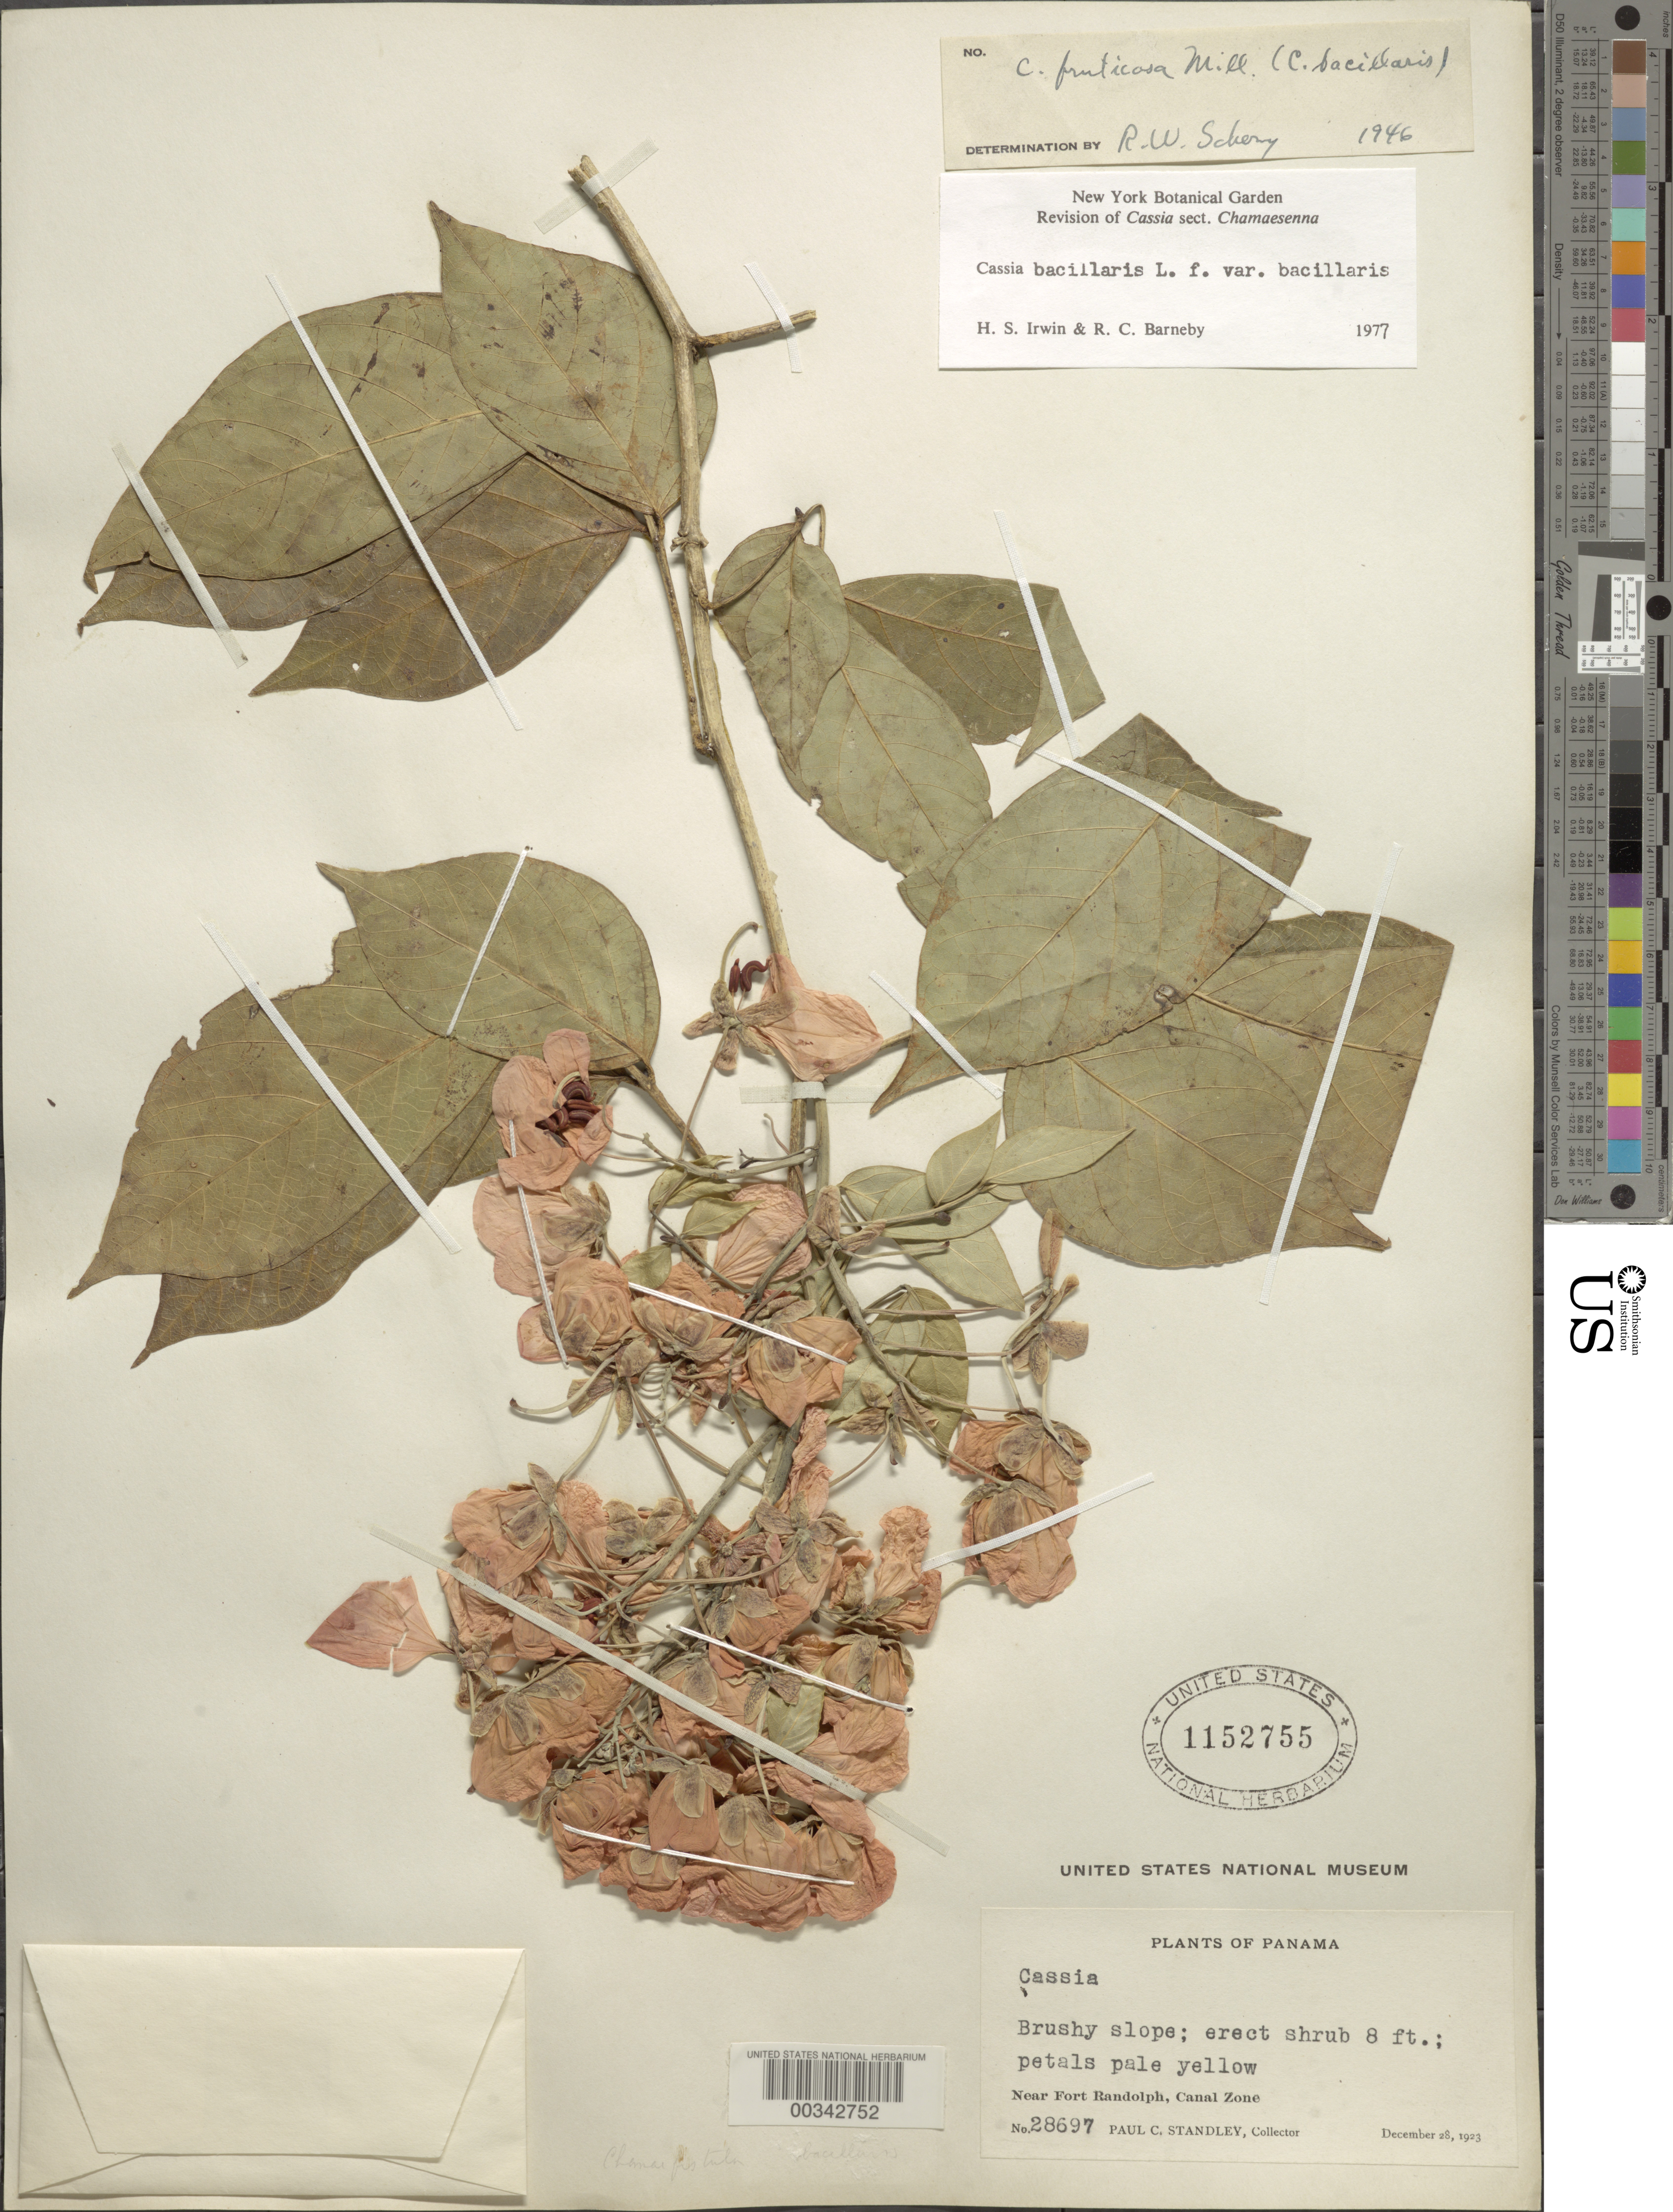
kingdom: Plantae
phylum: Tracheophyta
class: Magnoliopsida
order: Fabales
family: Fabaceae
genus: Senna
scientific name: Senna bacillaris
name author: (L. f.) H.S. Irwin & Barneby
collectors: P. C. Standley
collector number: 28697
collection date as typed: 28 Dec 1923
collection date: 1923-12-28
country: Panama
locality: Near Fort Randolph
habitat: Brushy slope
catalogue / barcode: US 1152755